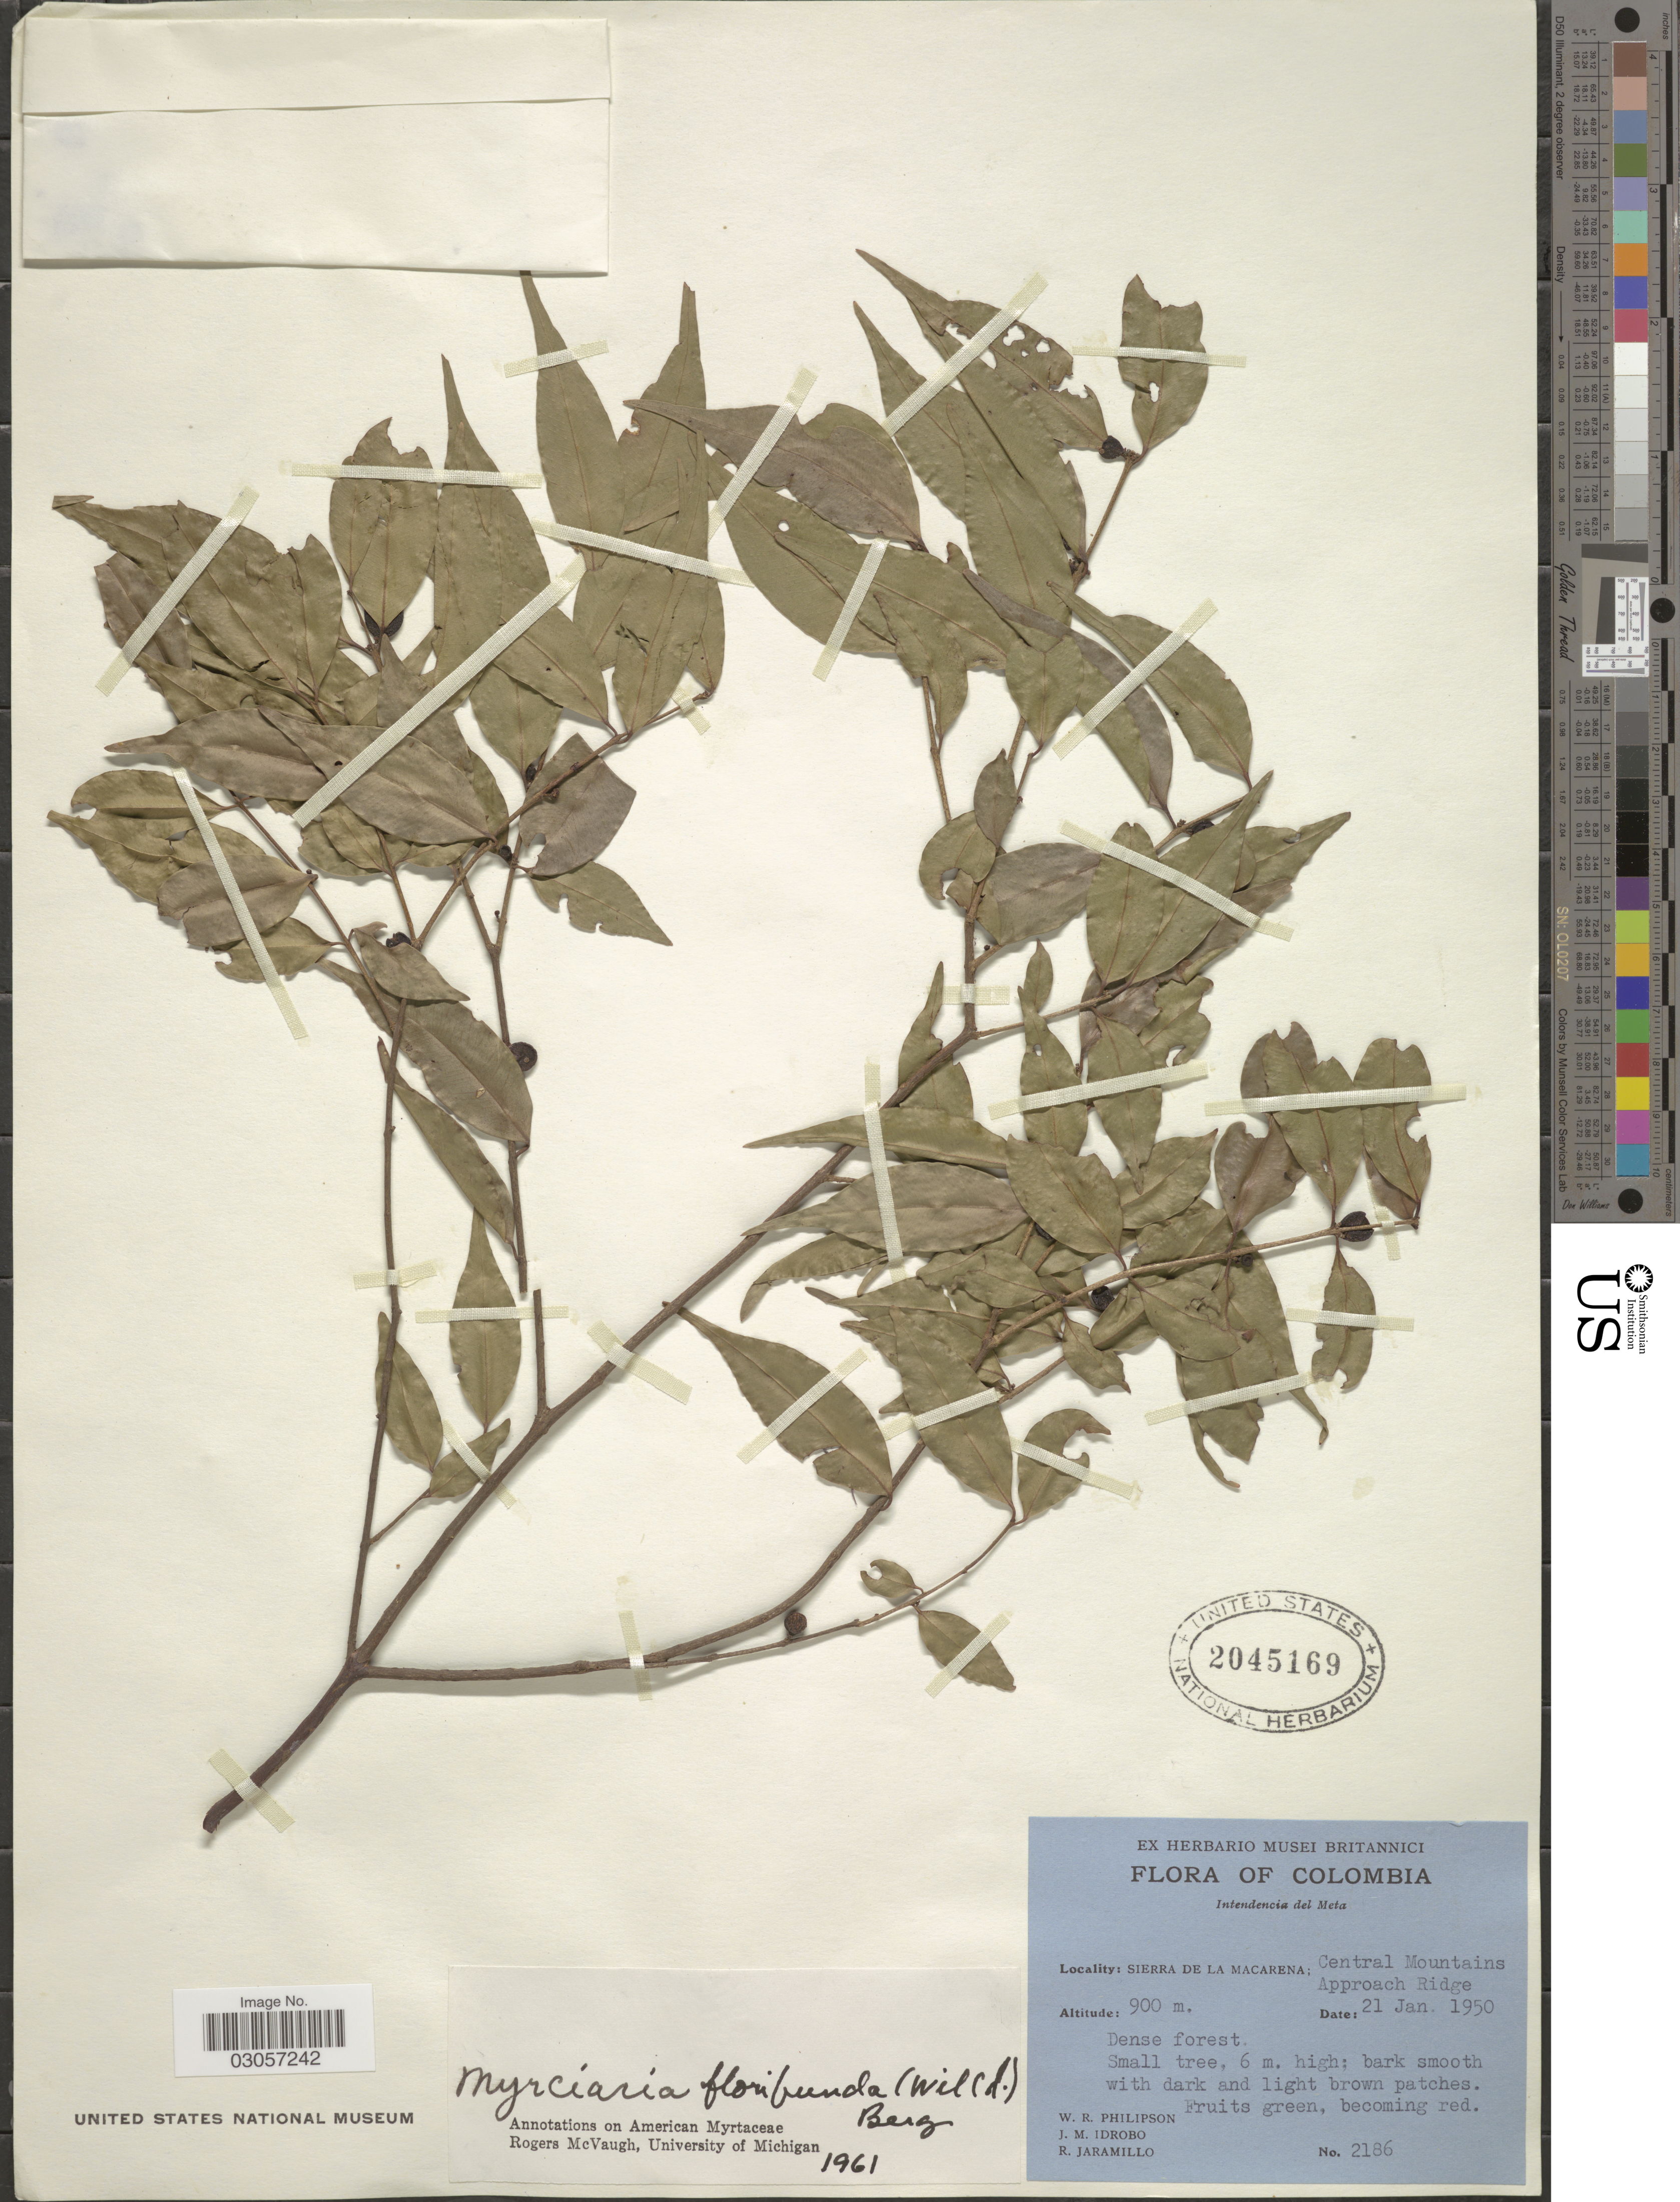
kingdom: Plantae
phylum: Tracheophyta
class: Magnoliopsida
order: Myrtales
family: Myrtaceae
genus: Myrciaria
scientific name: Myrciaria floribunda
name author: (H. West ex Willd.) O. Berg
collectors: W. R. Philipson, J. M. Idrobo & R. Jaramillo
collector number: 2186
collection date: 1950-01-21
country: Colombia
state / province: Meta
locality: Intendencia del Meta, Sierra De La Macarena: Central Mountains Approach Ridge.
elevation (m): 900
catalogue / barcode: US 2045169